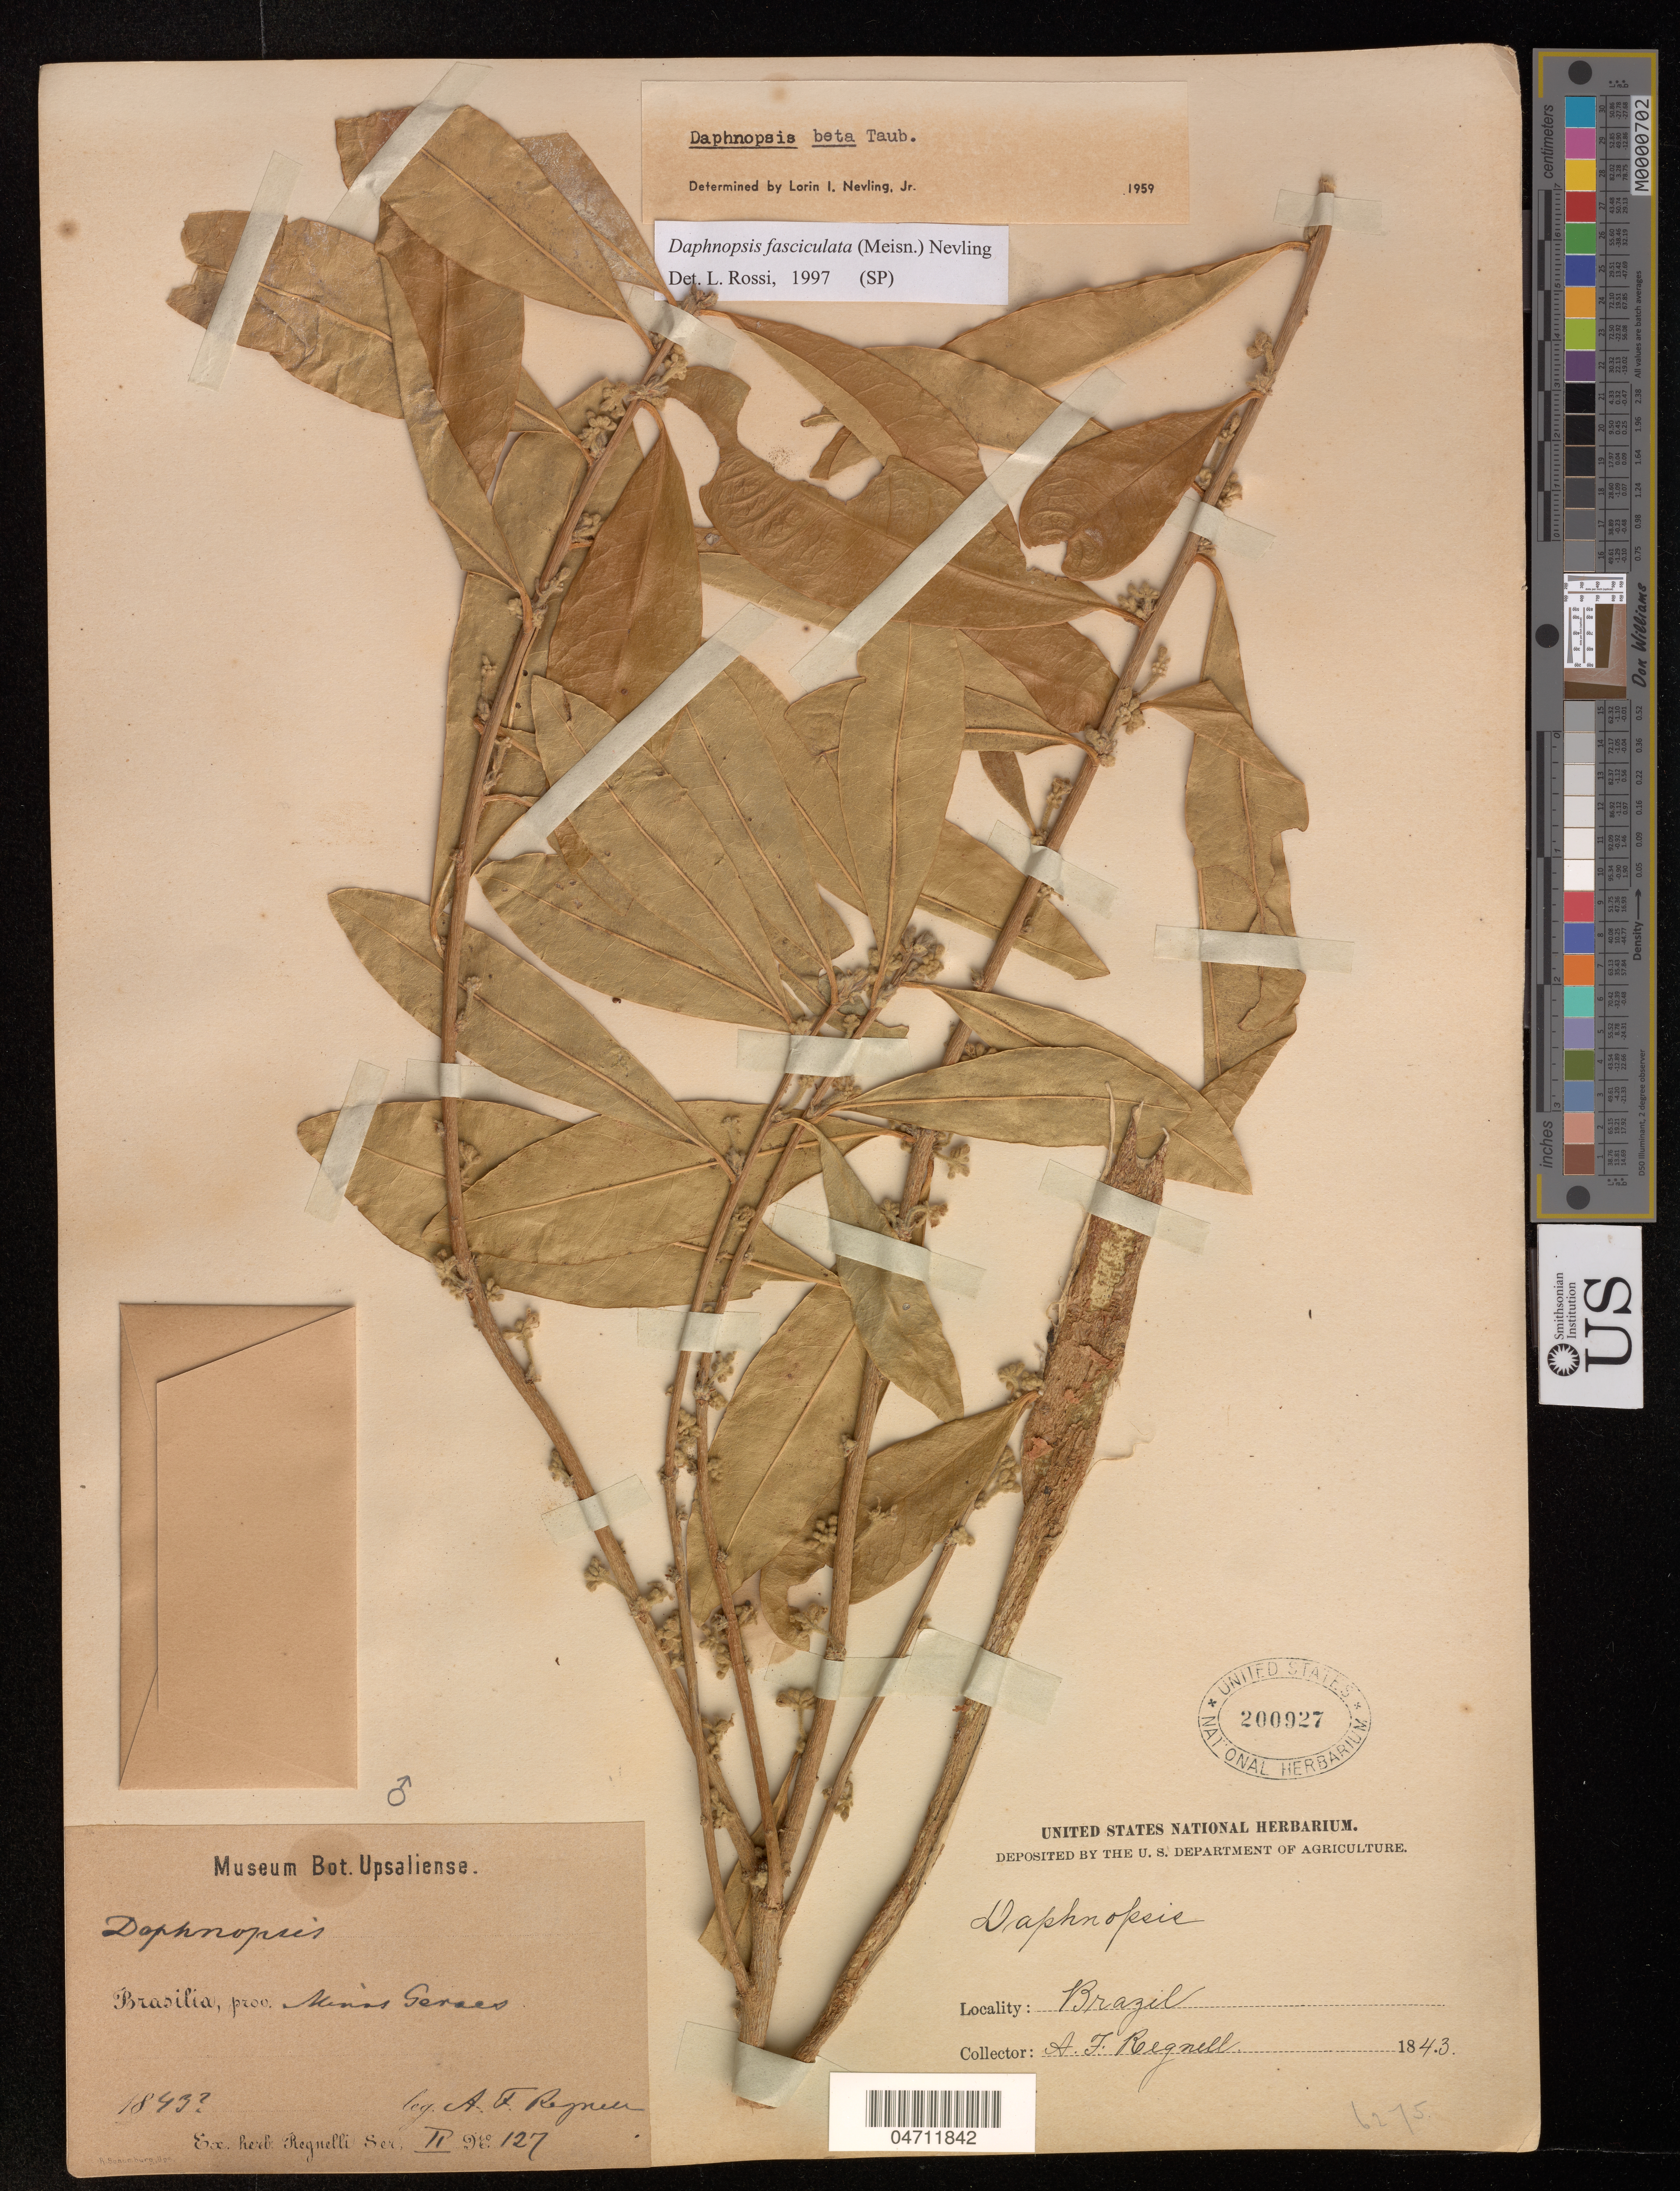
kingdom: Plantae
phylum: Tracheophyta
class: Magnoliopsida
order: Malvales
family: Thymelaeaceae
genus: Daphnopsis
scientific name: Daphnopsis fasciculata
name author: (R. Meissn.) Nevl.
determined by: Rossi, L.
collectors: A. F. Regnell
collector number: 127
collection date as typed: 13 Mar 1843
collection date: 1843-03-13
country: Brazil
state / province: Minas Gerais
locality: II no. 127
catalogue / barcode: US 200927